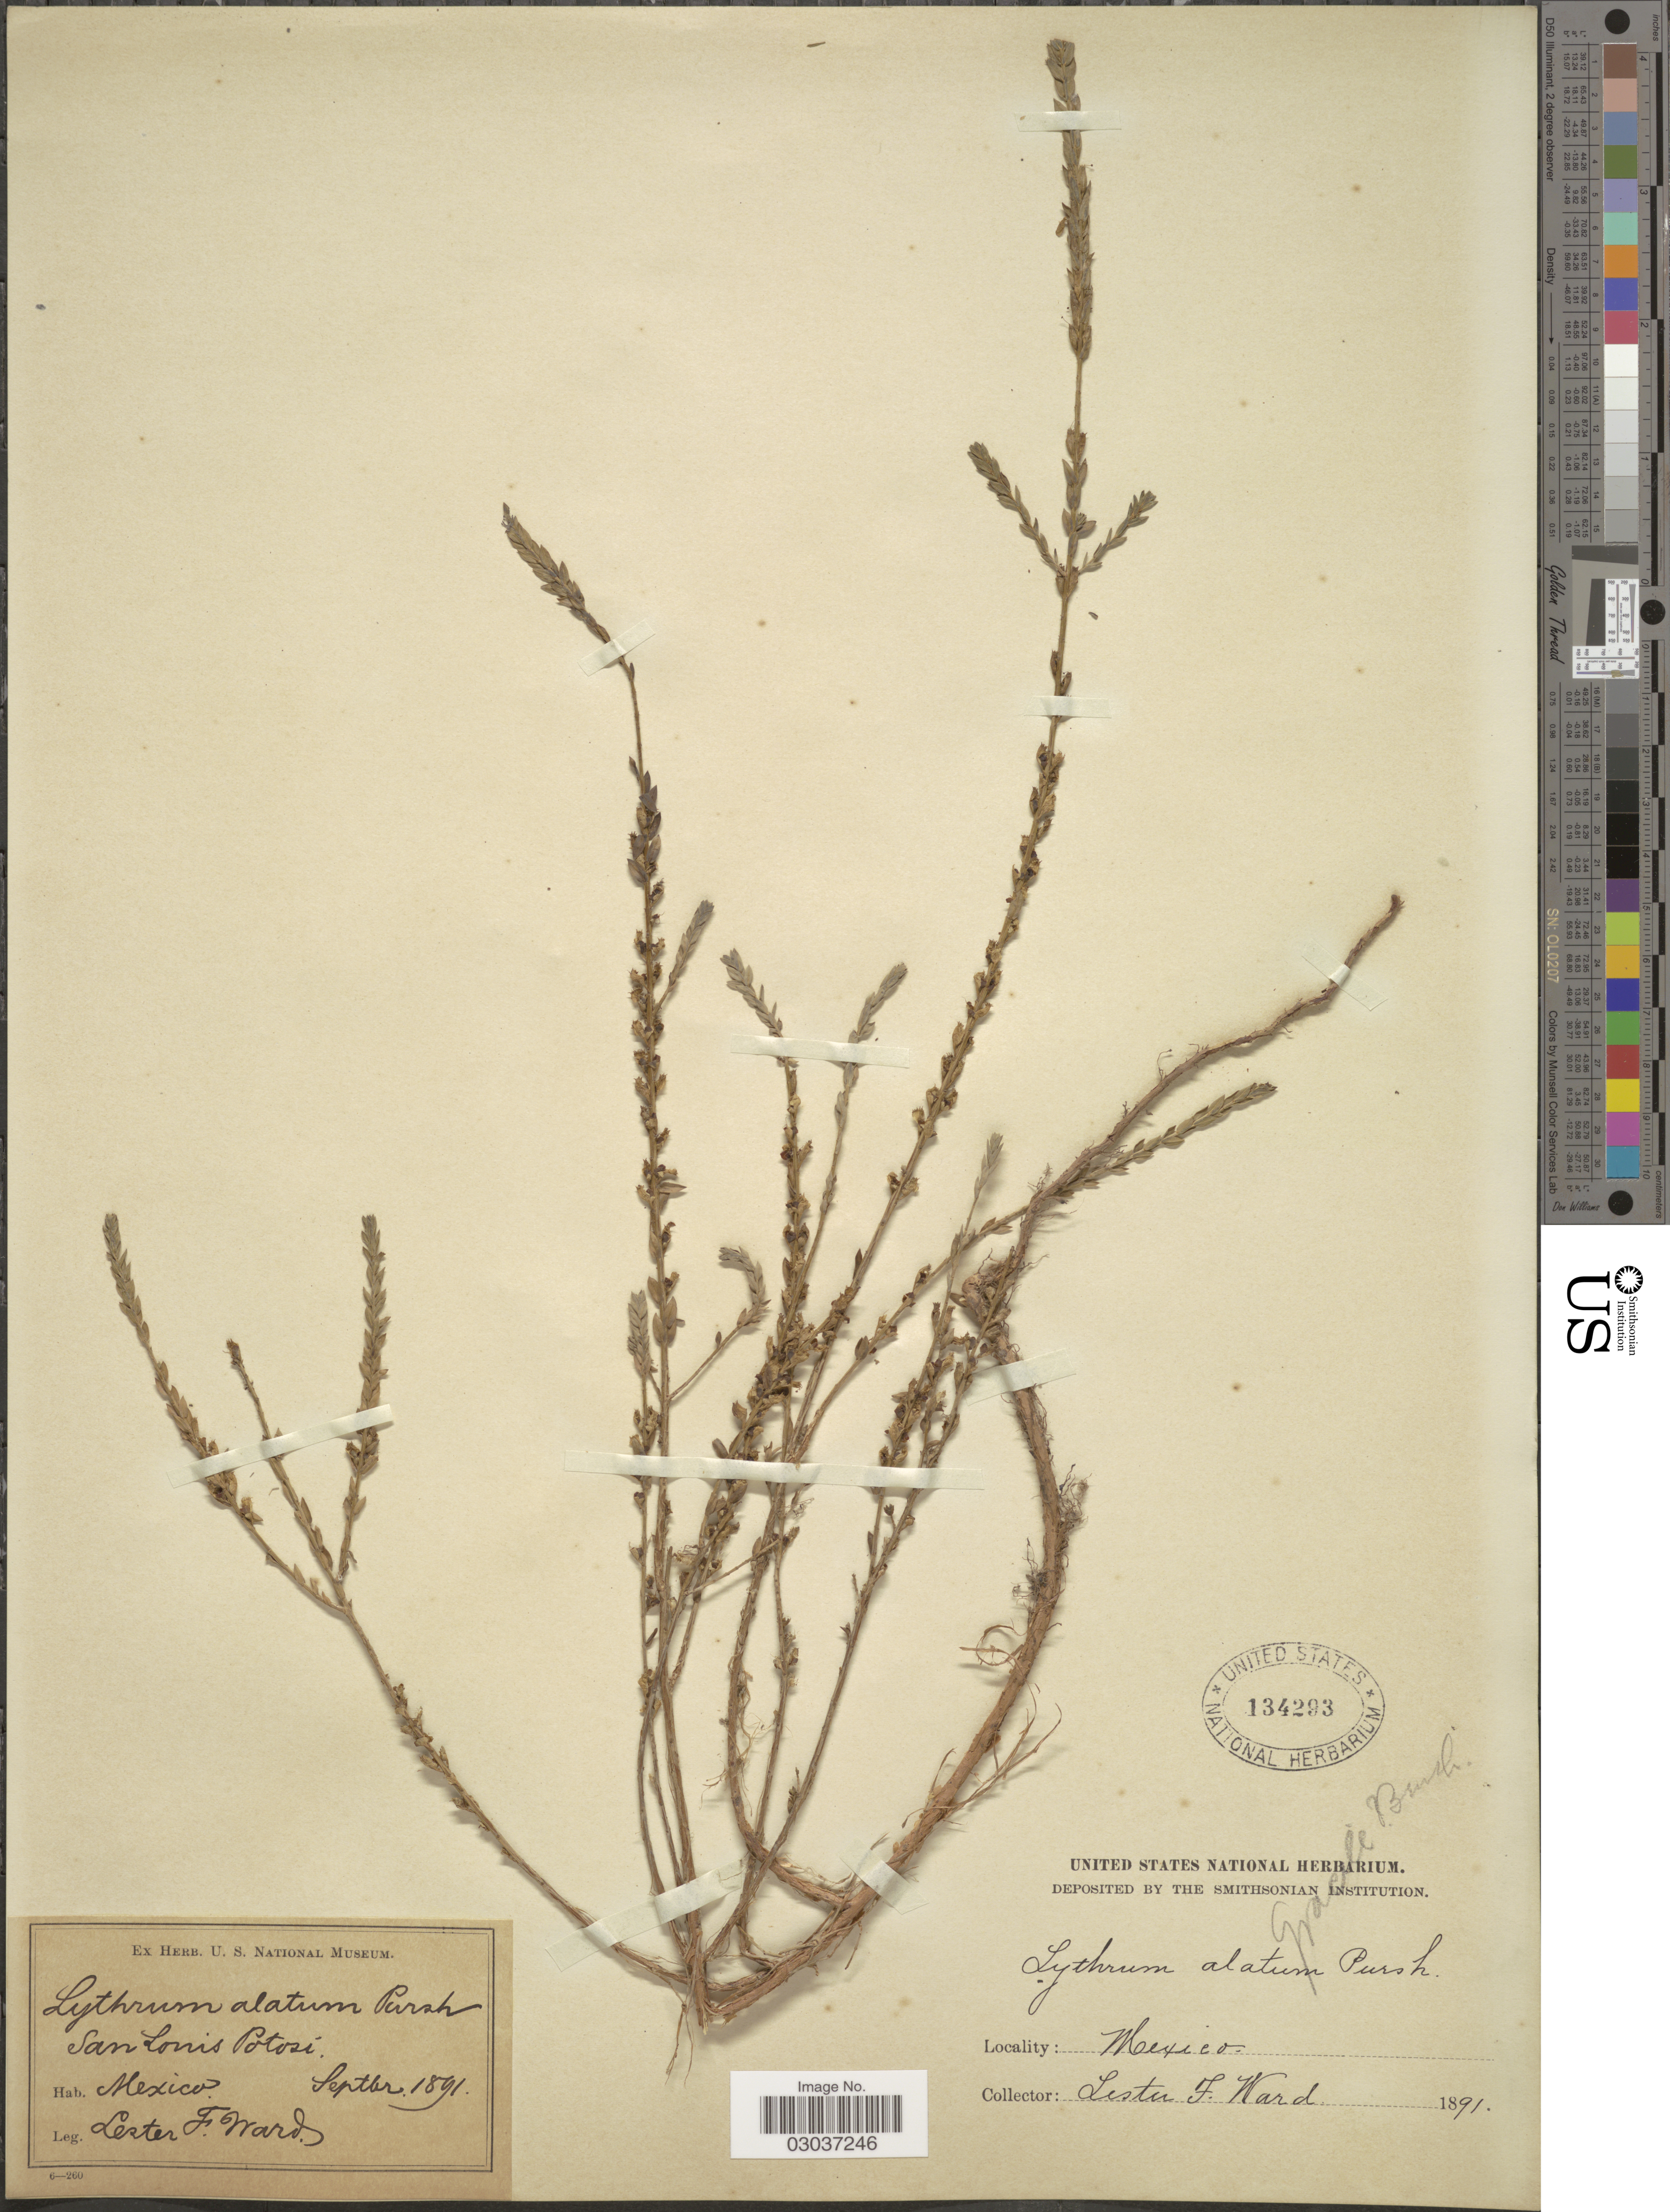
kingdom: Plantae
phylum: Tracheophyta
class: Magnoliopsida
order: Myrtales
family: Lythraceae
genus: Lythrum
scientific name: Lythrum gracile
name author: Benth.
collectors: L. F. Ward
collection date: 1891-09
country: Mexico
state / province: San Luis Potosí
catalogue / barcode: US 134293